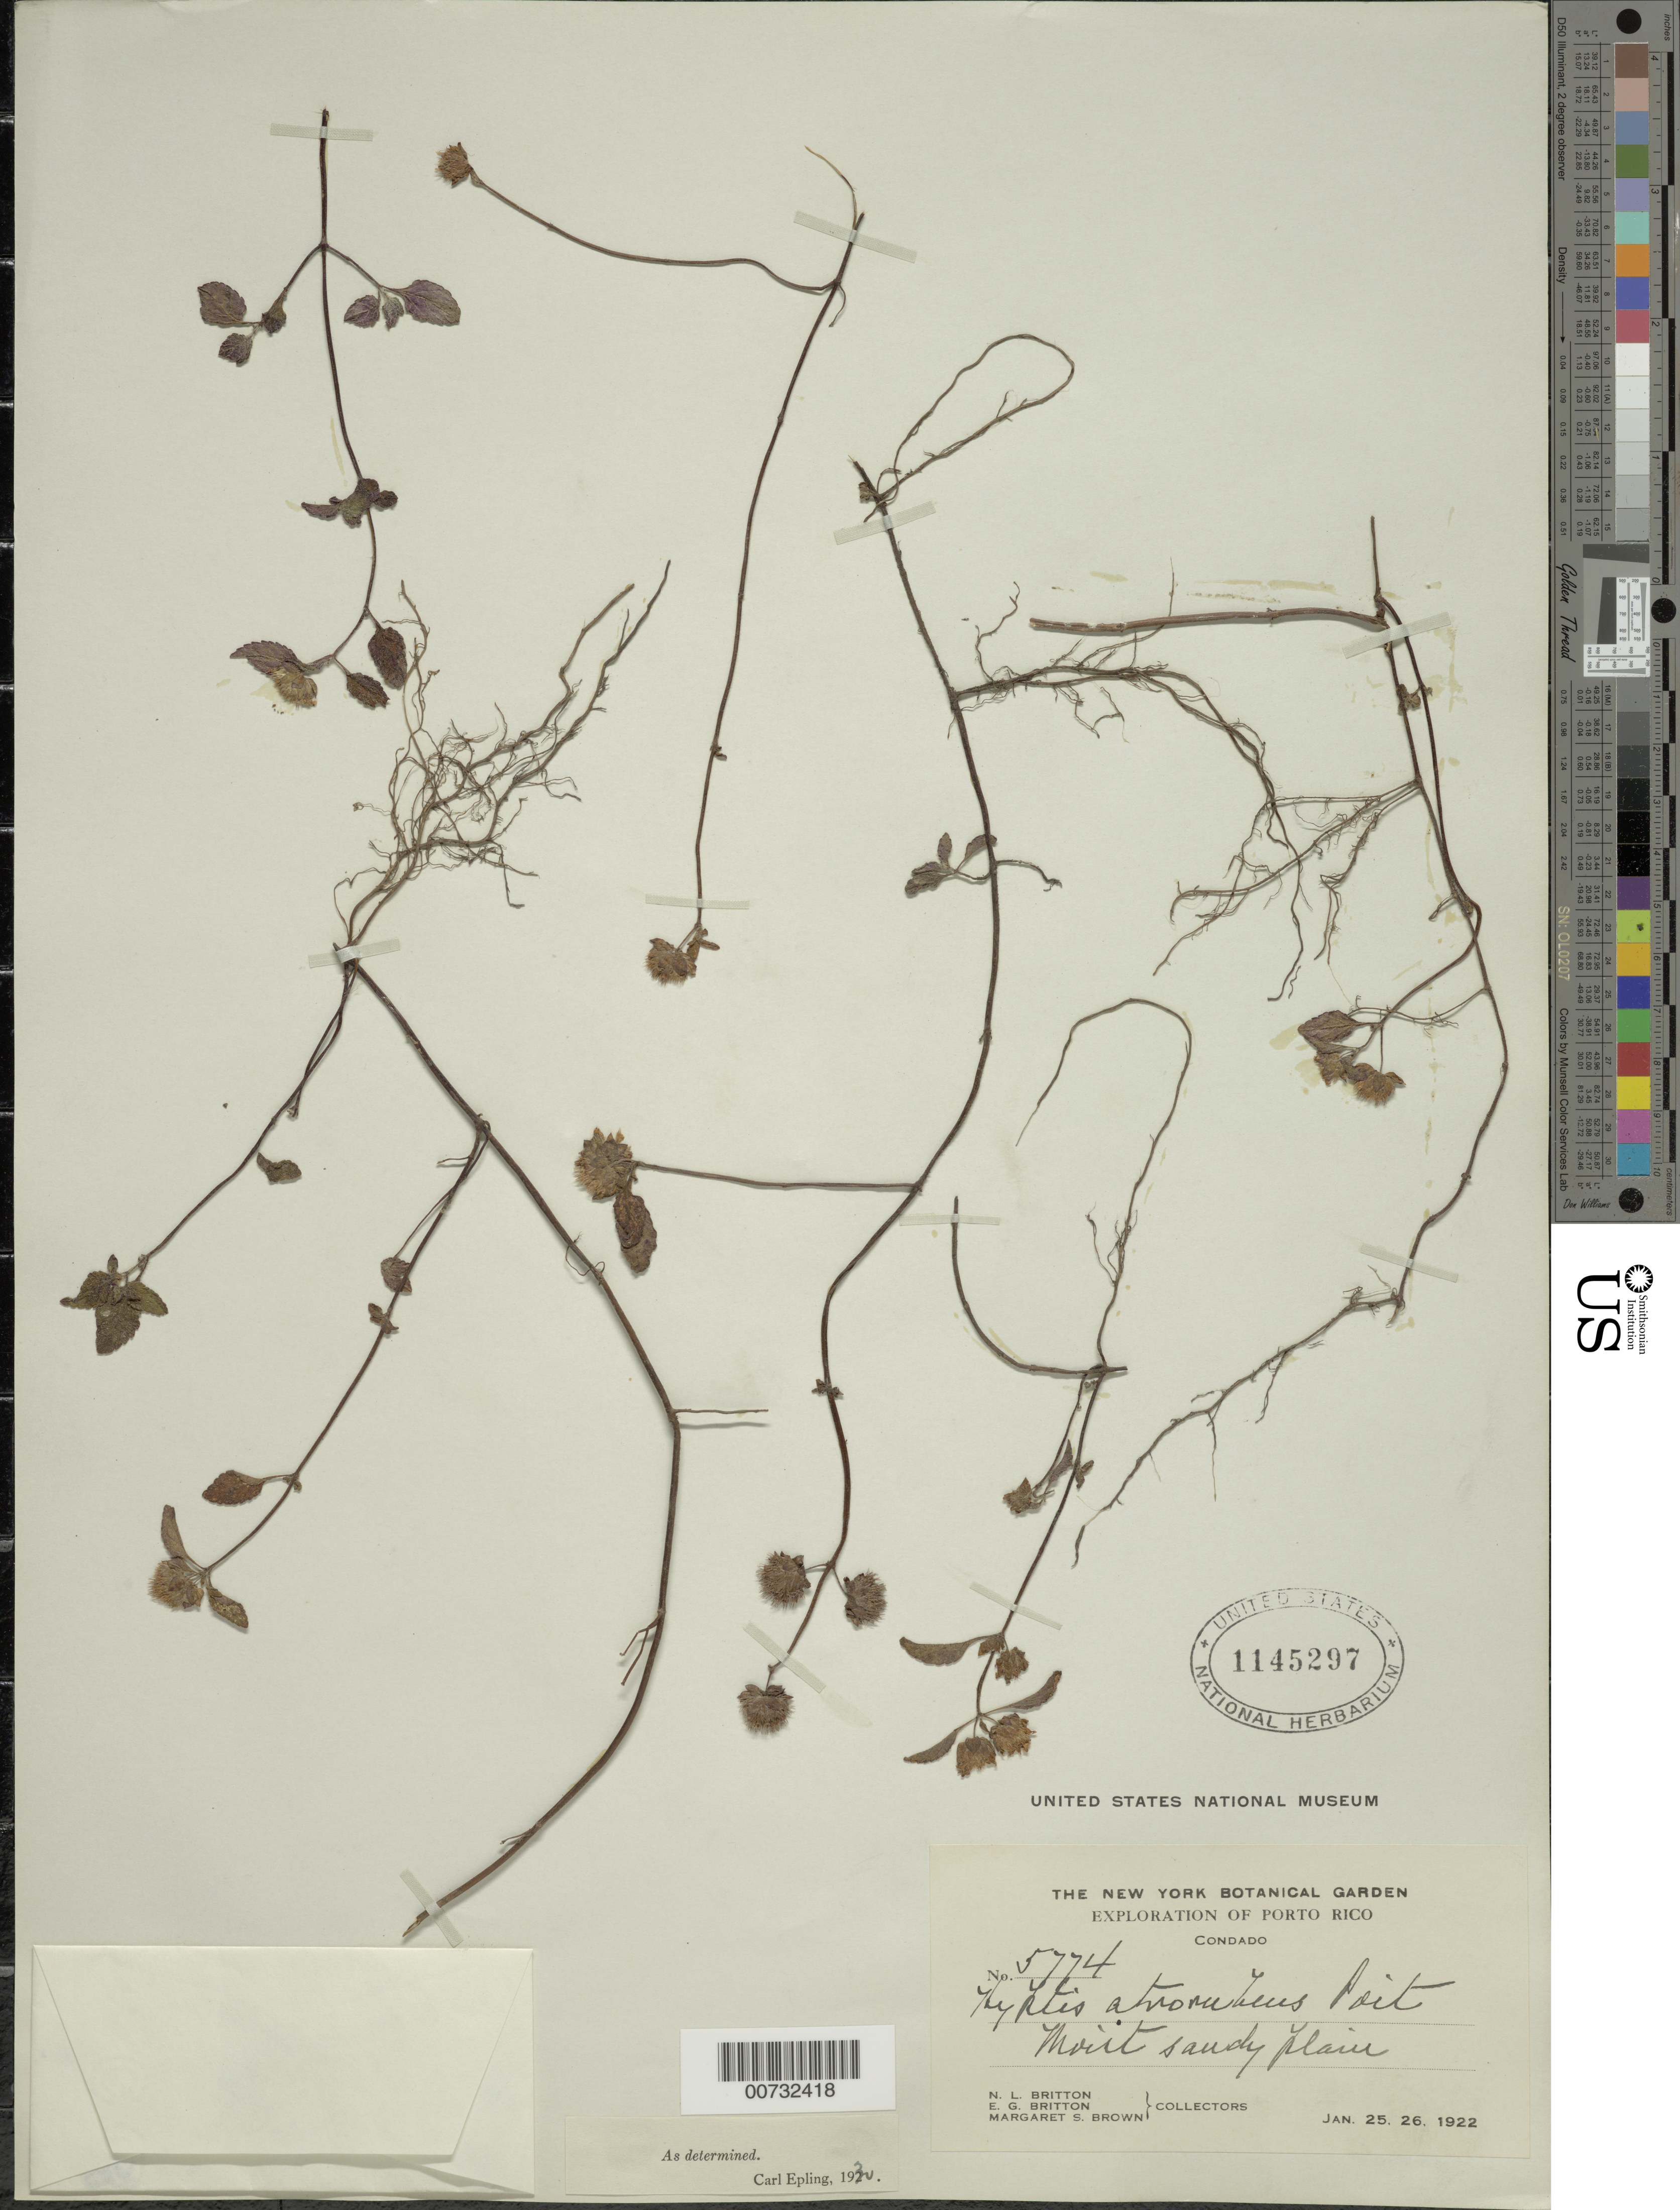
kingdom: Plantae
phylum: Tracheophyta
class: Magnoliopsida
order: Lamiales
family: Lamiaceae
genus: Hyptis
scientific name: Hyptis atrorubens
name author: Poit.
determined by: Epling, C. C.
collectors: N. Britton, E. G. Britton & M. S. Brown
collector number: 5774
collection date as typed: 25 Jan 1922 and 26 Jan 1922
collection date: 1922-01-25,1922-01-26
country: Puerto Rico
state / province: San Juan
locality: Condado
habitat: Moist sandy plain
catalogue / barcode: US 1145297